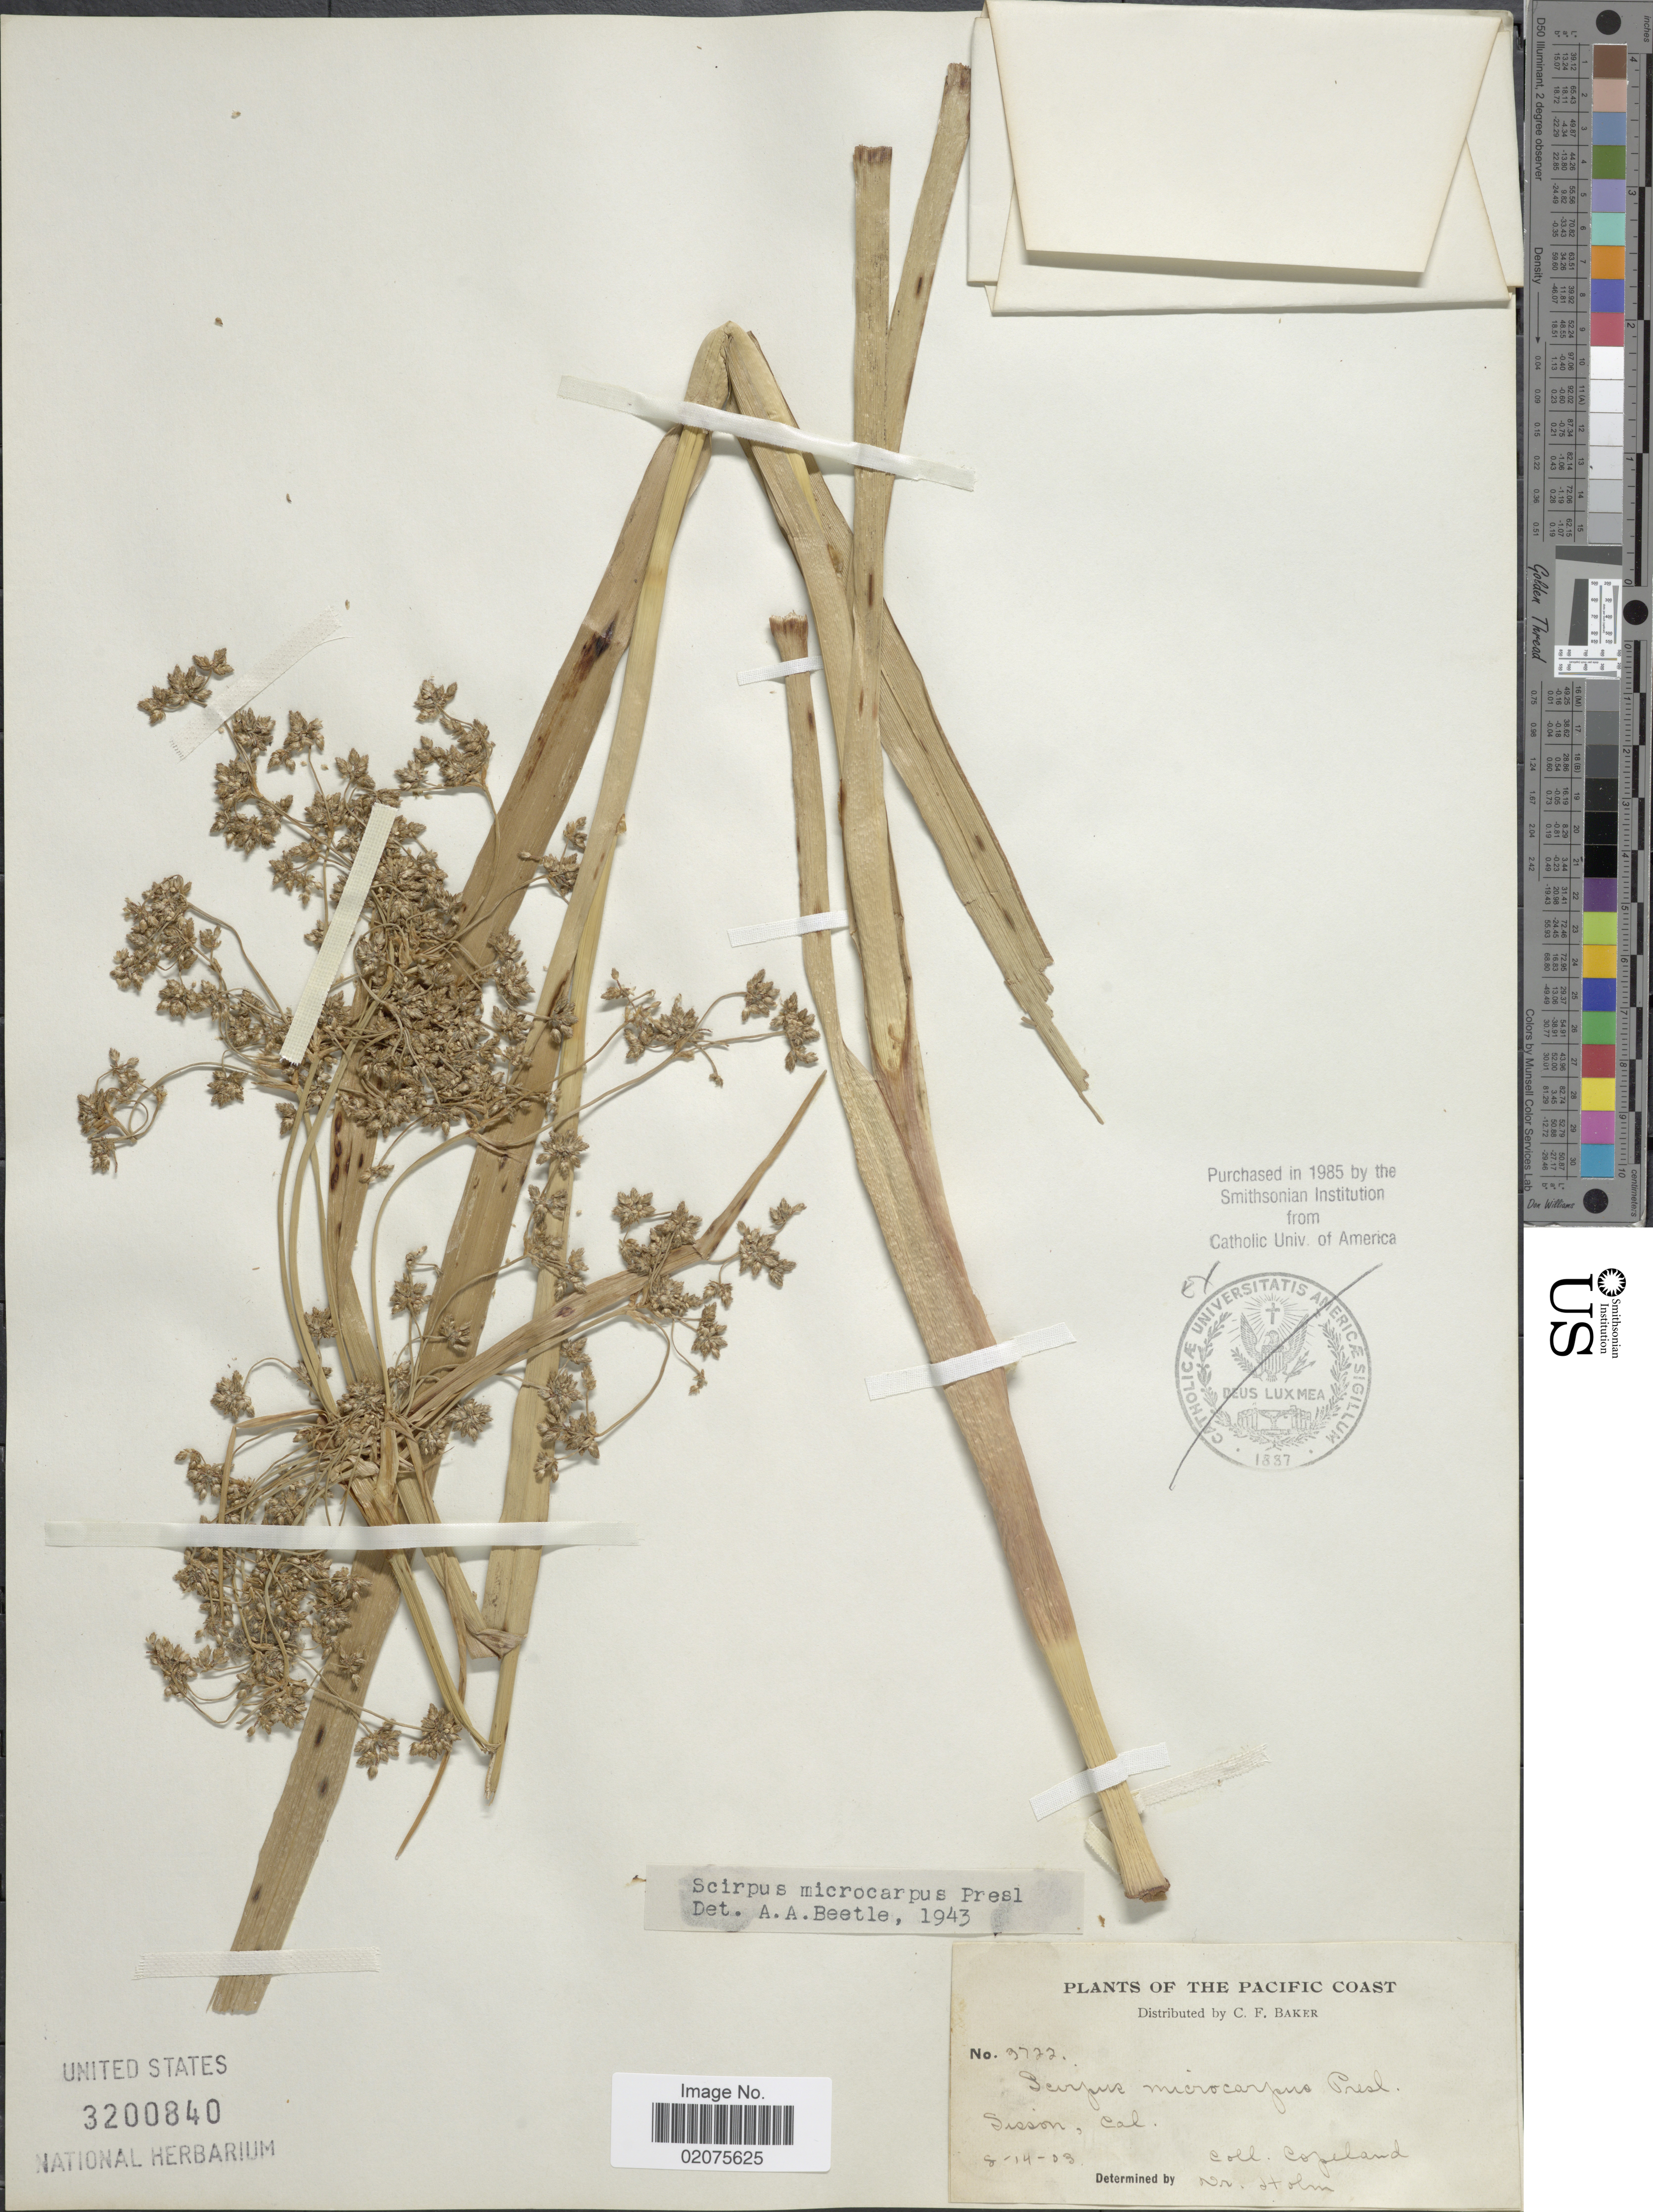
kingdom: Plantae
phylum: Tracheophyta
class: Liliopsida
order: Poales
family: Cyperaceae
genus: Scirpus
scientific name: Scirpus microcarpus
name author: J. Presl & C. Presl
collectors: -- Copeland & -- Holm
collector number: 3722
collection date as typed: Transcribed d/m/y: 14/8/3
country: United States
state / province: California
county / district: Siskiyou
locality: The Pacific Coast. Sisson, Cal.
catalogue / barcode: US 3200840